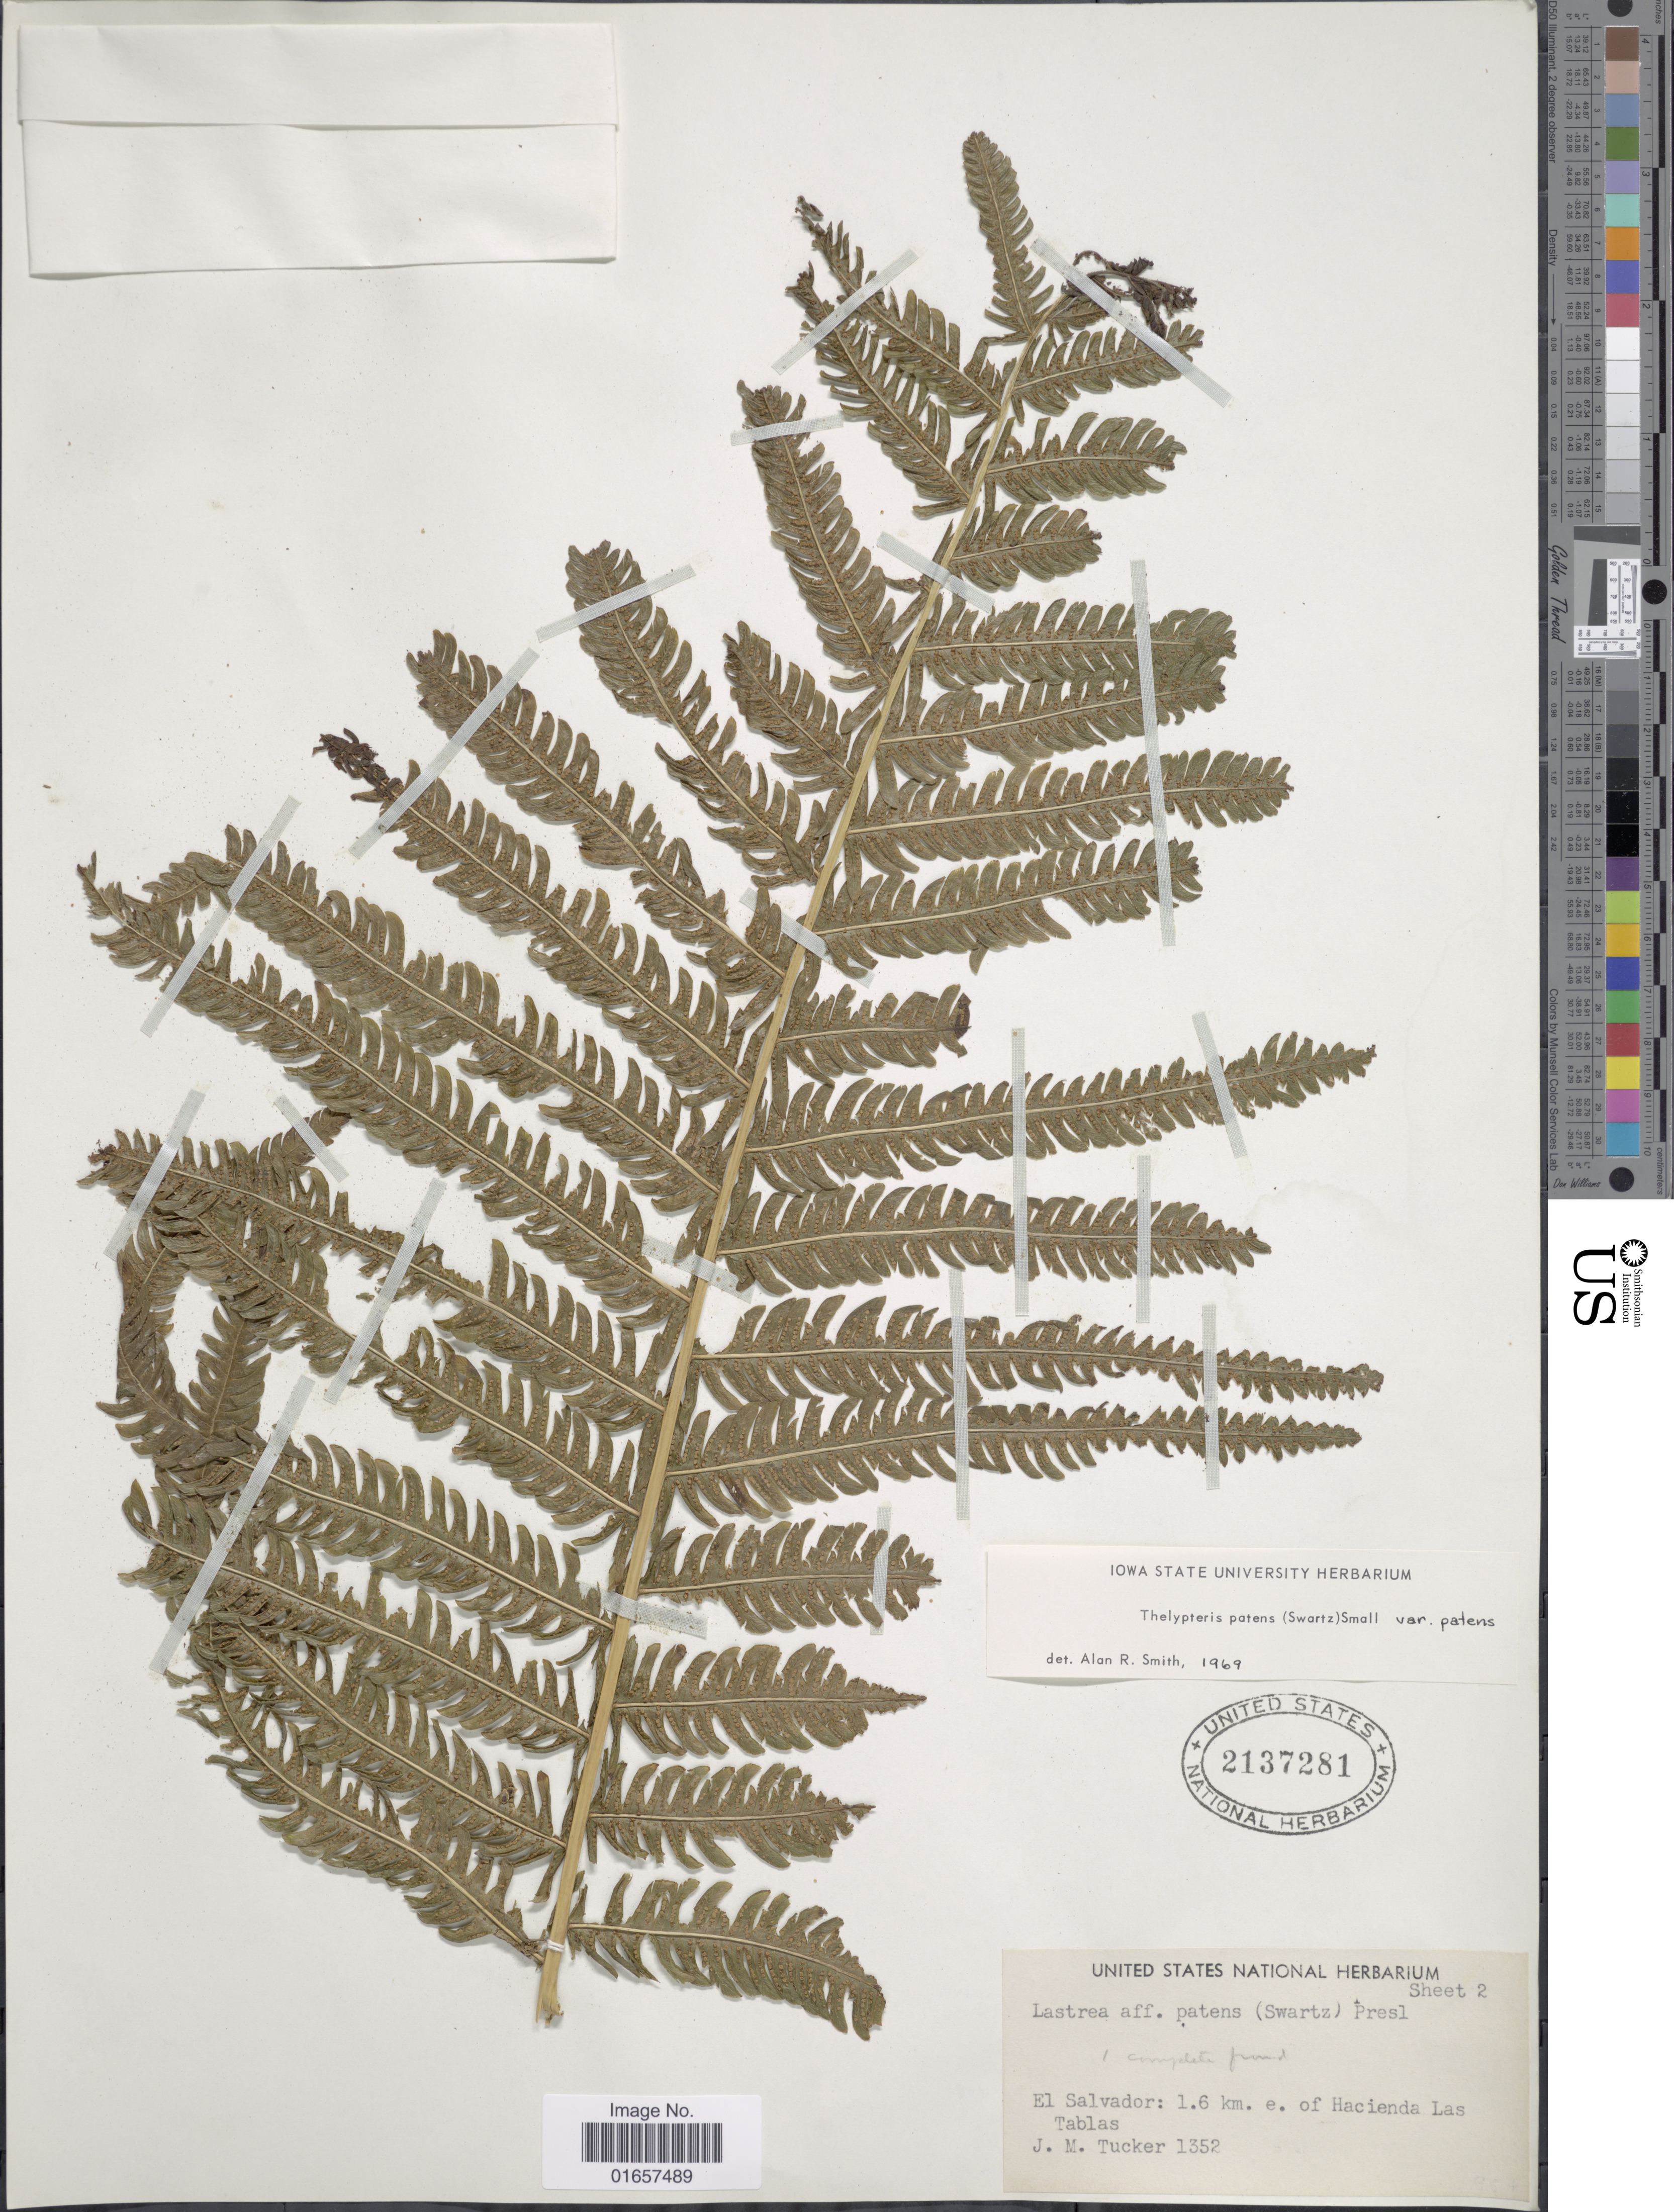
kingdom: Plantae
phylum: Tracheophyta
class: Polypodiopsida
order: Polypodiales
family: Thelypteridaceae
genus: Christella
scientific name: Christella patens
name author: (Sw.) Holttum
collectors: J. M. Tucker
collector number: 1352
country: El Salvador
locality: El Salvador: 1.6 km. e. of Hacienda Las Tablas.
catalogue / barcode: US 2137281